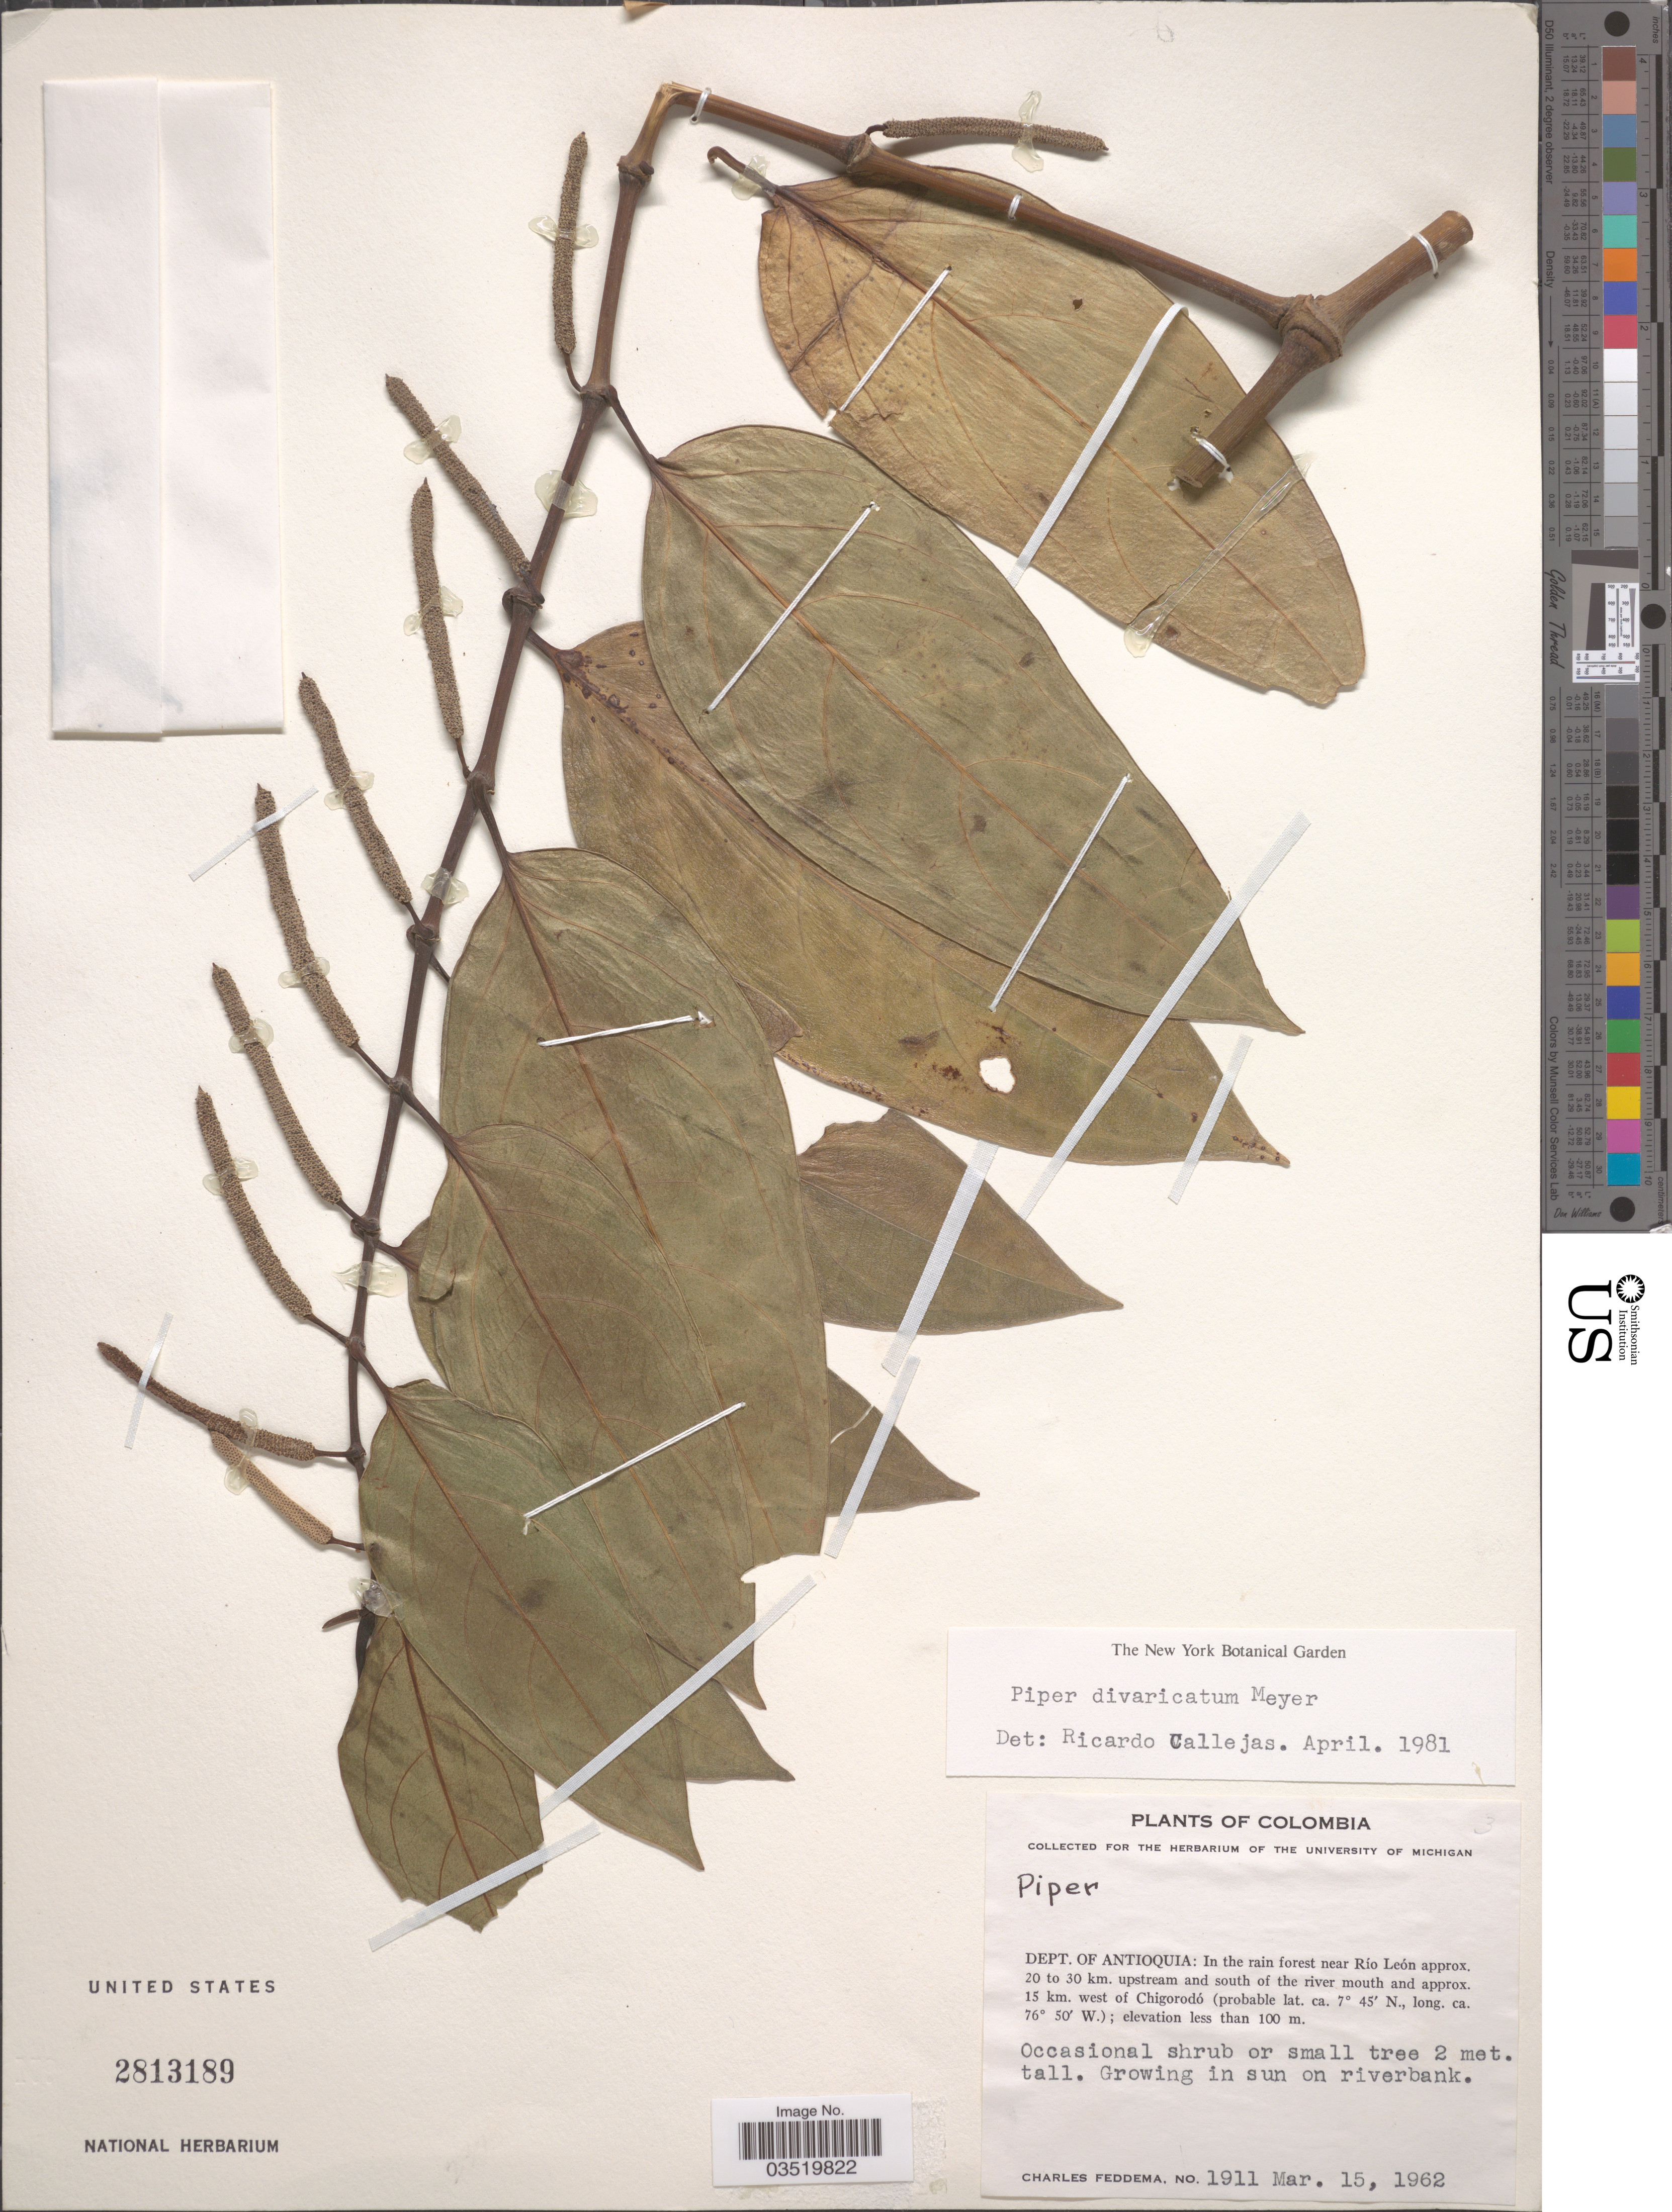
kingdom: Plantae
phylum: Tracheophyta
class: Magnoliopsida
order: Piperales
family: Piperaceae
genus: Piper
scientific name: Piper divaricatum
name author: G. Mey.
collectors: C. Feddema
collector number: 1911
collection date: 1962-03-15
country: Colombia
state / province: Antioquia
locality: Dept. of Antioquia: In the rain forest near Río León approx. 20 to 30 km. upstream and south of the river mouth and approx. 15 km. west of Chigorodó.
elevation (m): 100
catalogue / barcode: US 2813189